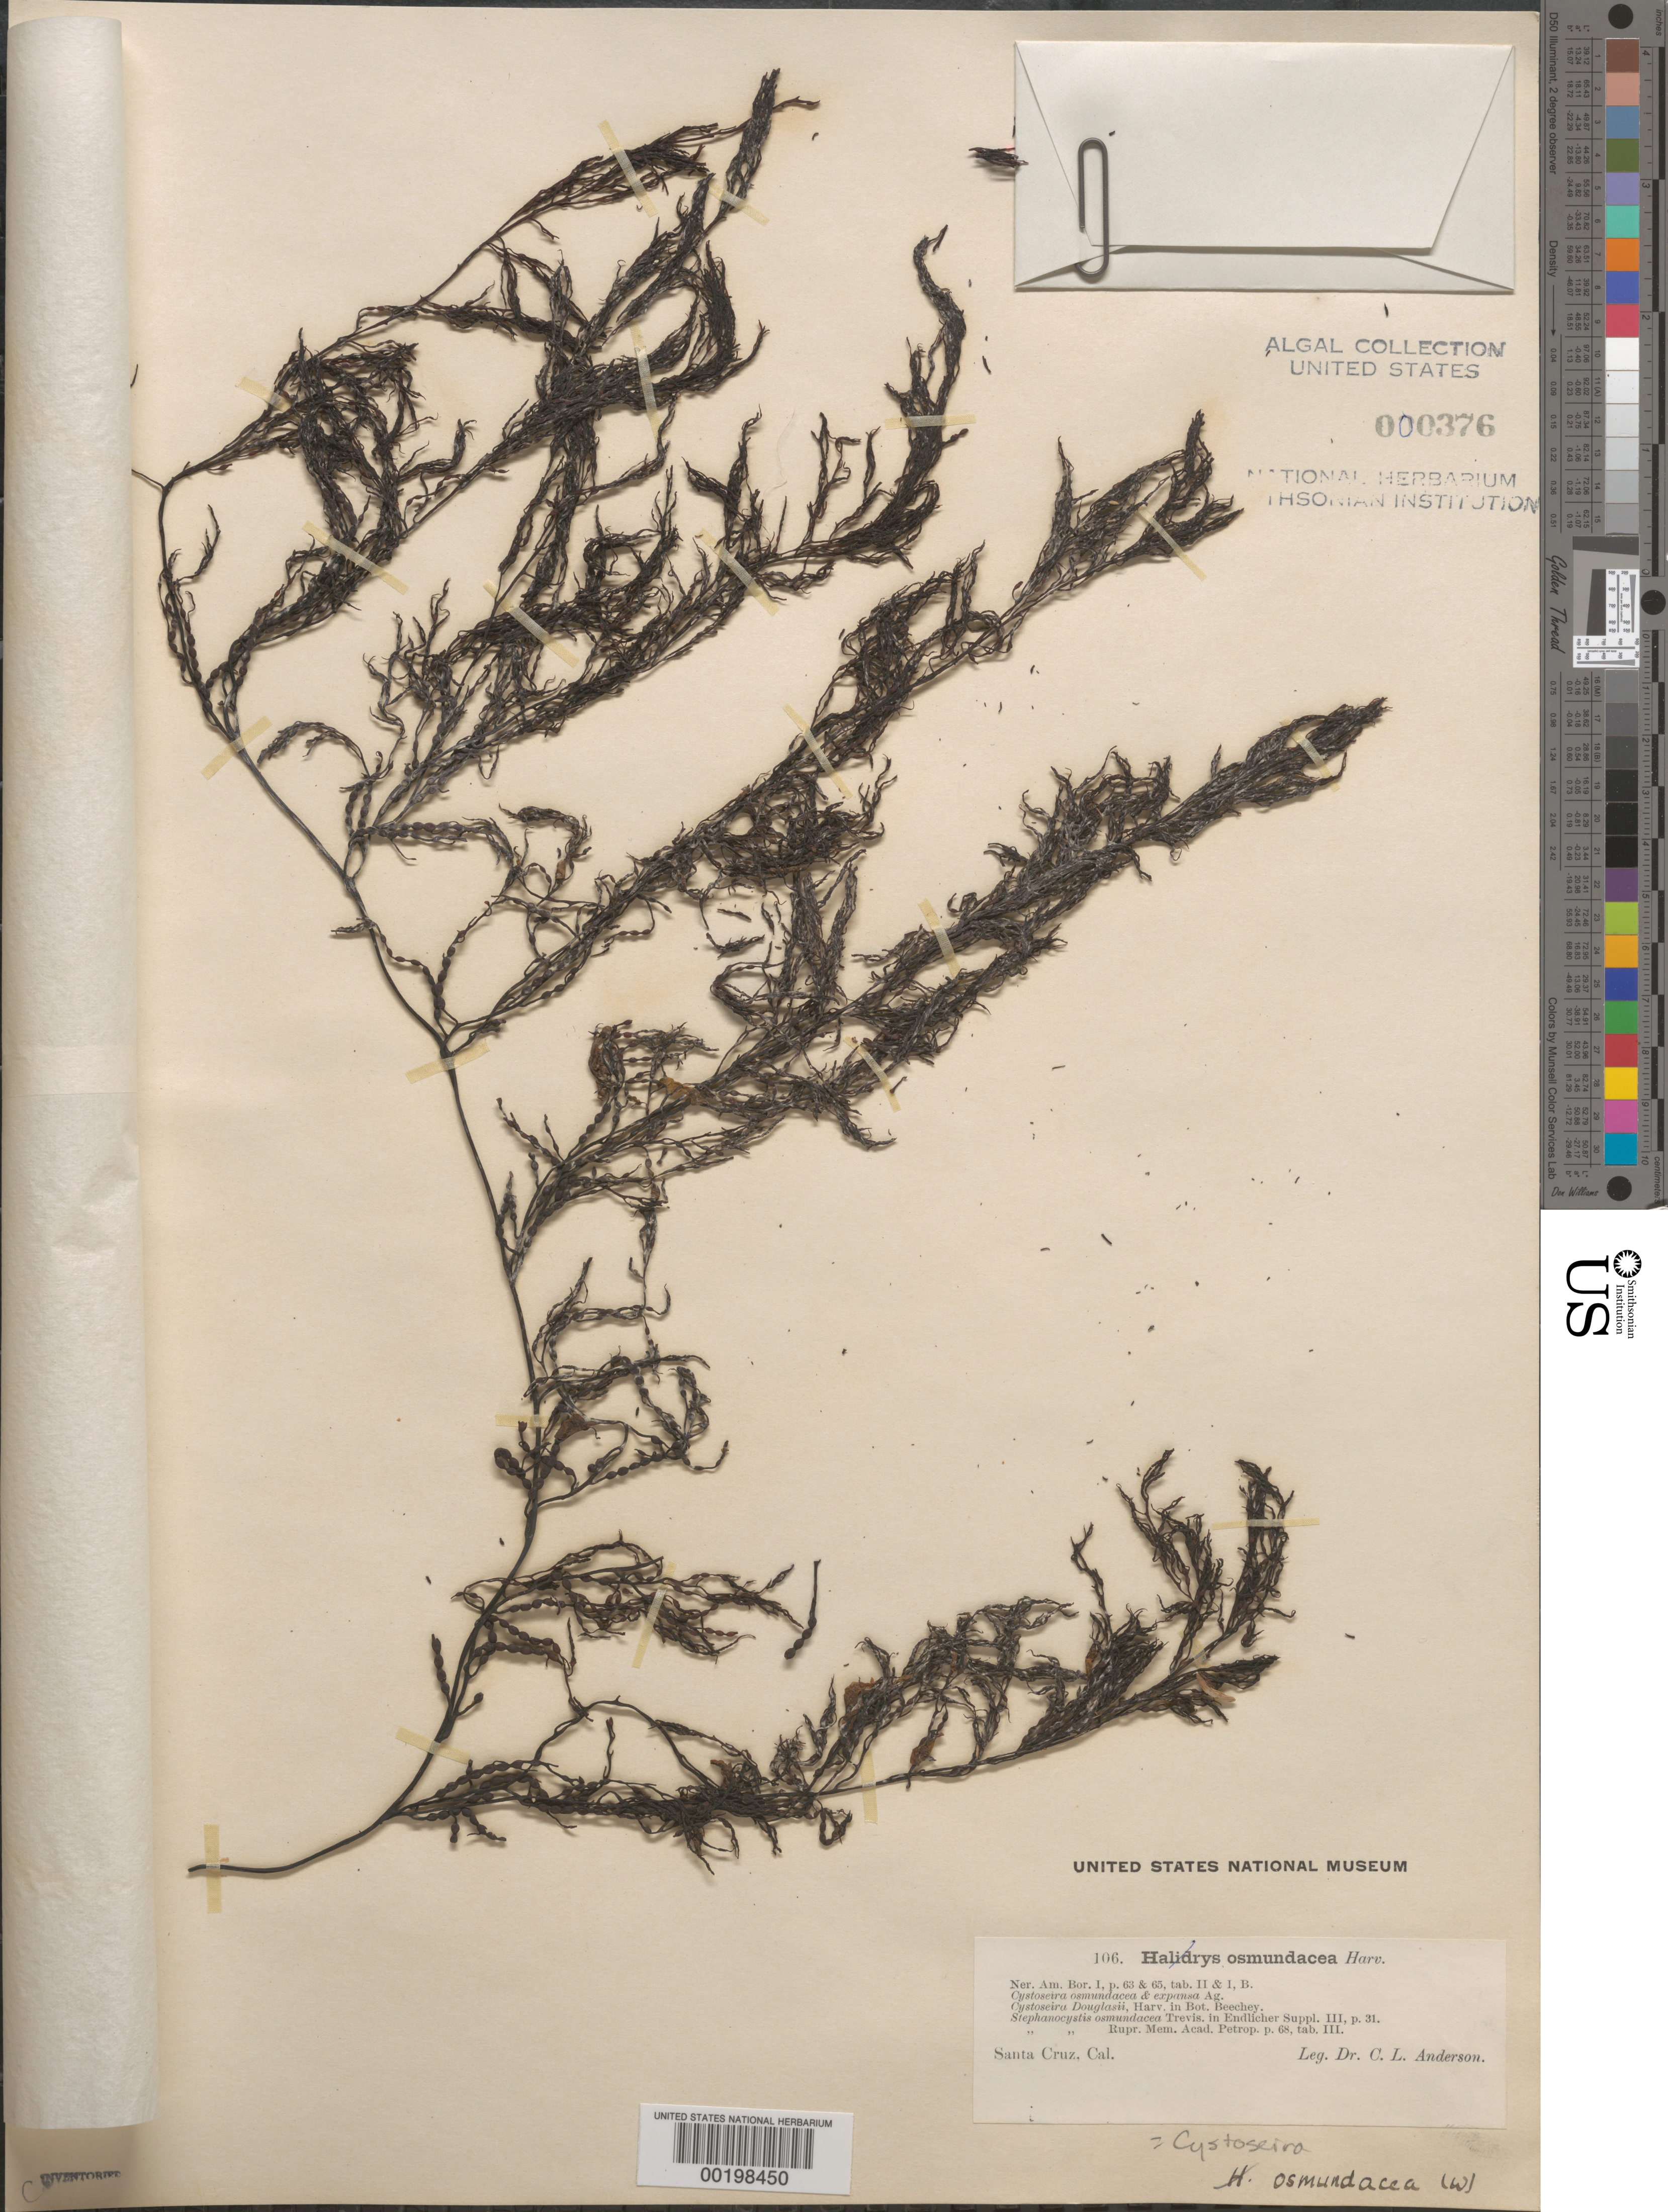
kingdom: Chromista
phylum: Ochrophyta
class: Phaeophyceae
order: Fucales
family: Sargassaceae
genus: Cystoseira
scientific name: Cystoseira osmundacea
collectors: C. L. Anderson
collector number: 106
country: United States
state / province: California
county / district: Santa Cruz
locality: Santa Cruz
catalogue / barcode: US 376